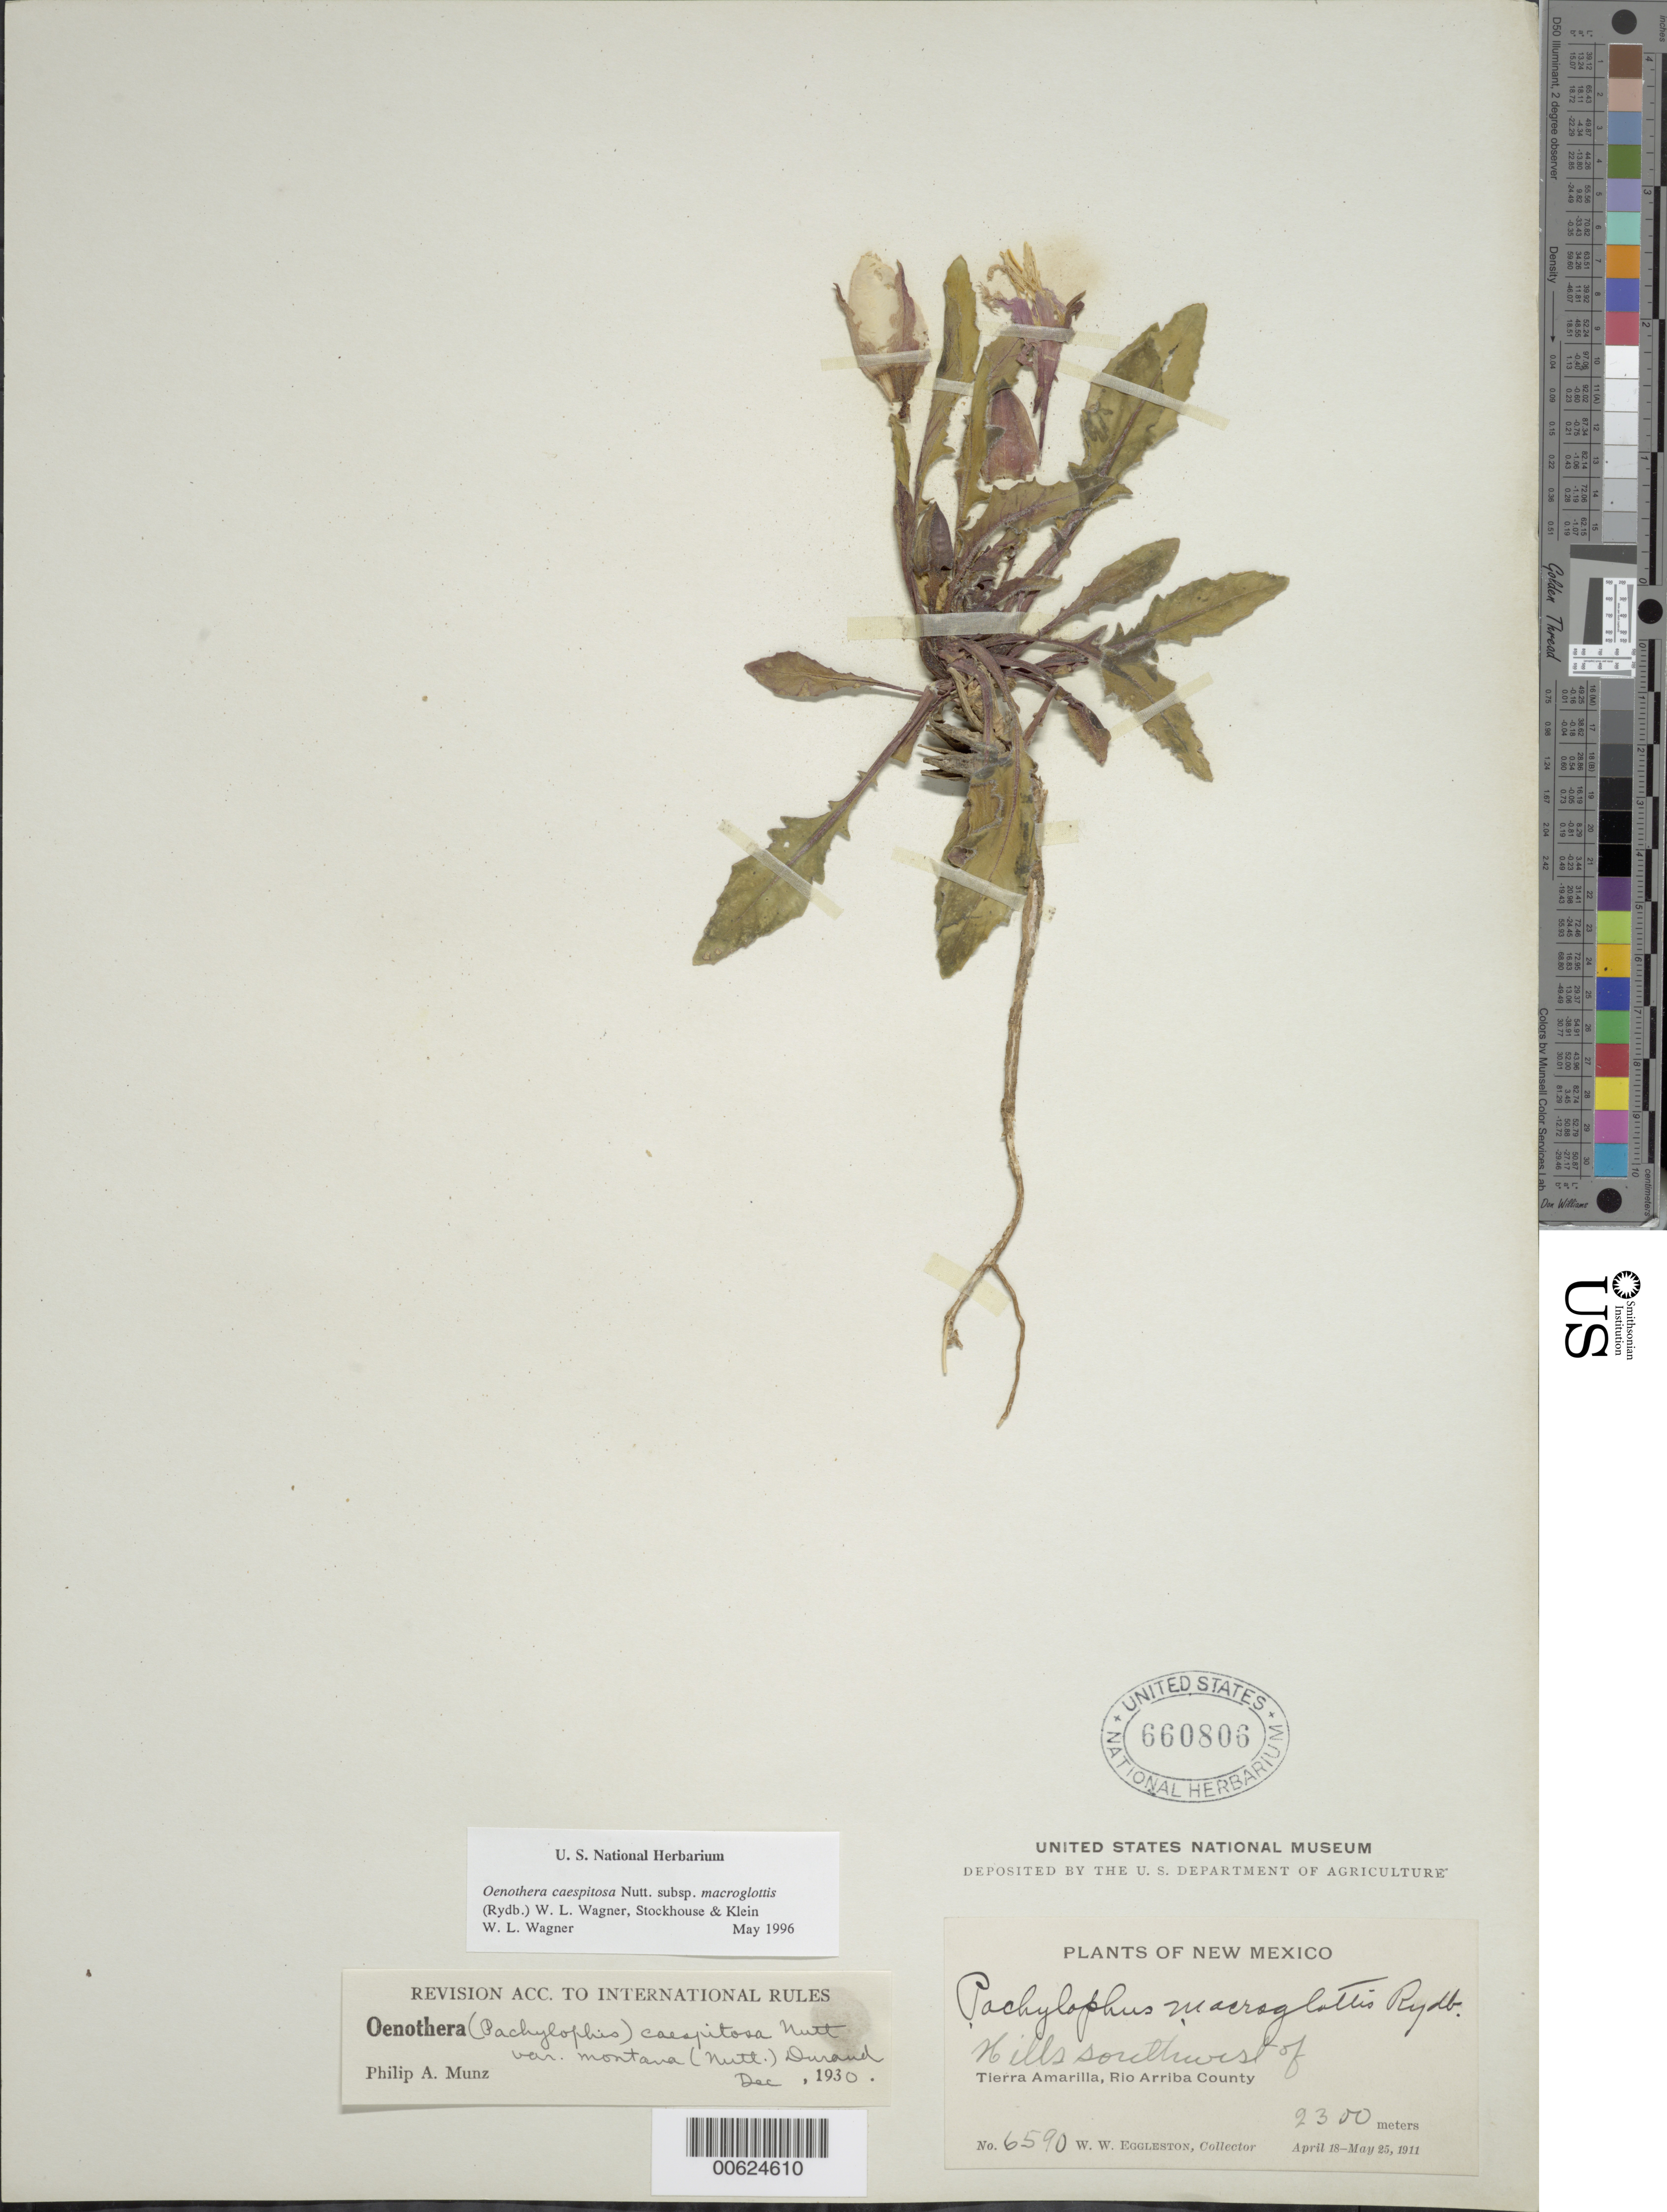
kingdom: Plantae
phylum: Tracheophyta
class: Magnoliopsida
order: Myrtales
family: Onagraceae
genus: Oenothera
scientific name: Oenothera cespitosa subsp. macroglottis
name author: (Rydb.) W.L. Wagner et al.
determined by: Wagner, W. L., (BOT), Smithsonian Institution - National Museum of Natural History (UNITED STATES)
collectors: W. W. Eggleston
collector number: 6590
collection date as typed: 18 Apr 1911 to 25 May 1911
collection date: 1911-04-18/1911-05-25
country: United States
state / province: New Mexico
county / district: Rio Arriba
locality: Hills SW of Tierra Amarilla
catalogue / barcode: US 660806